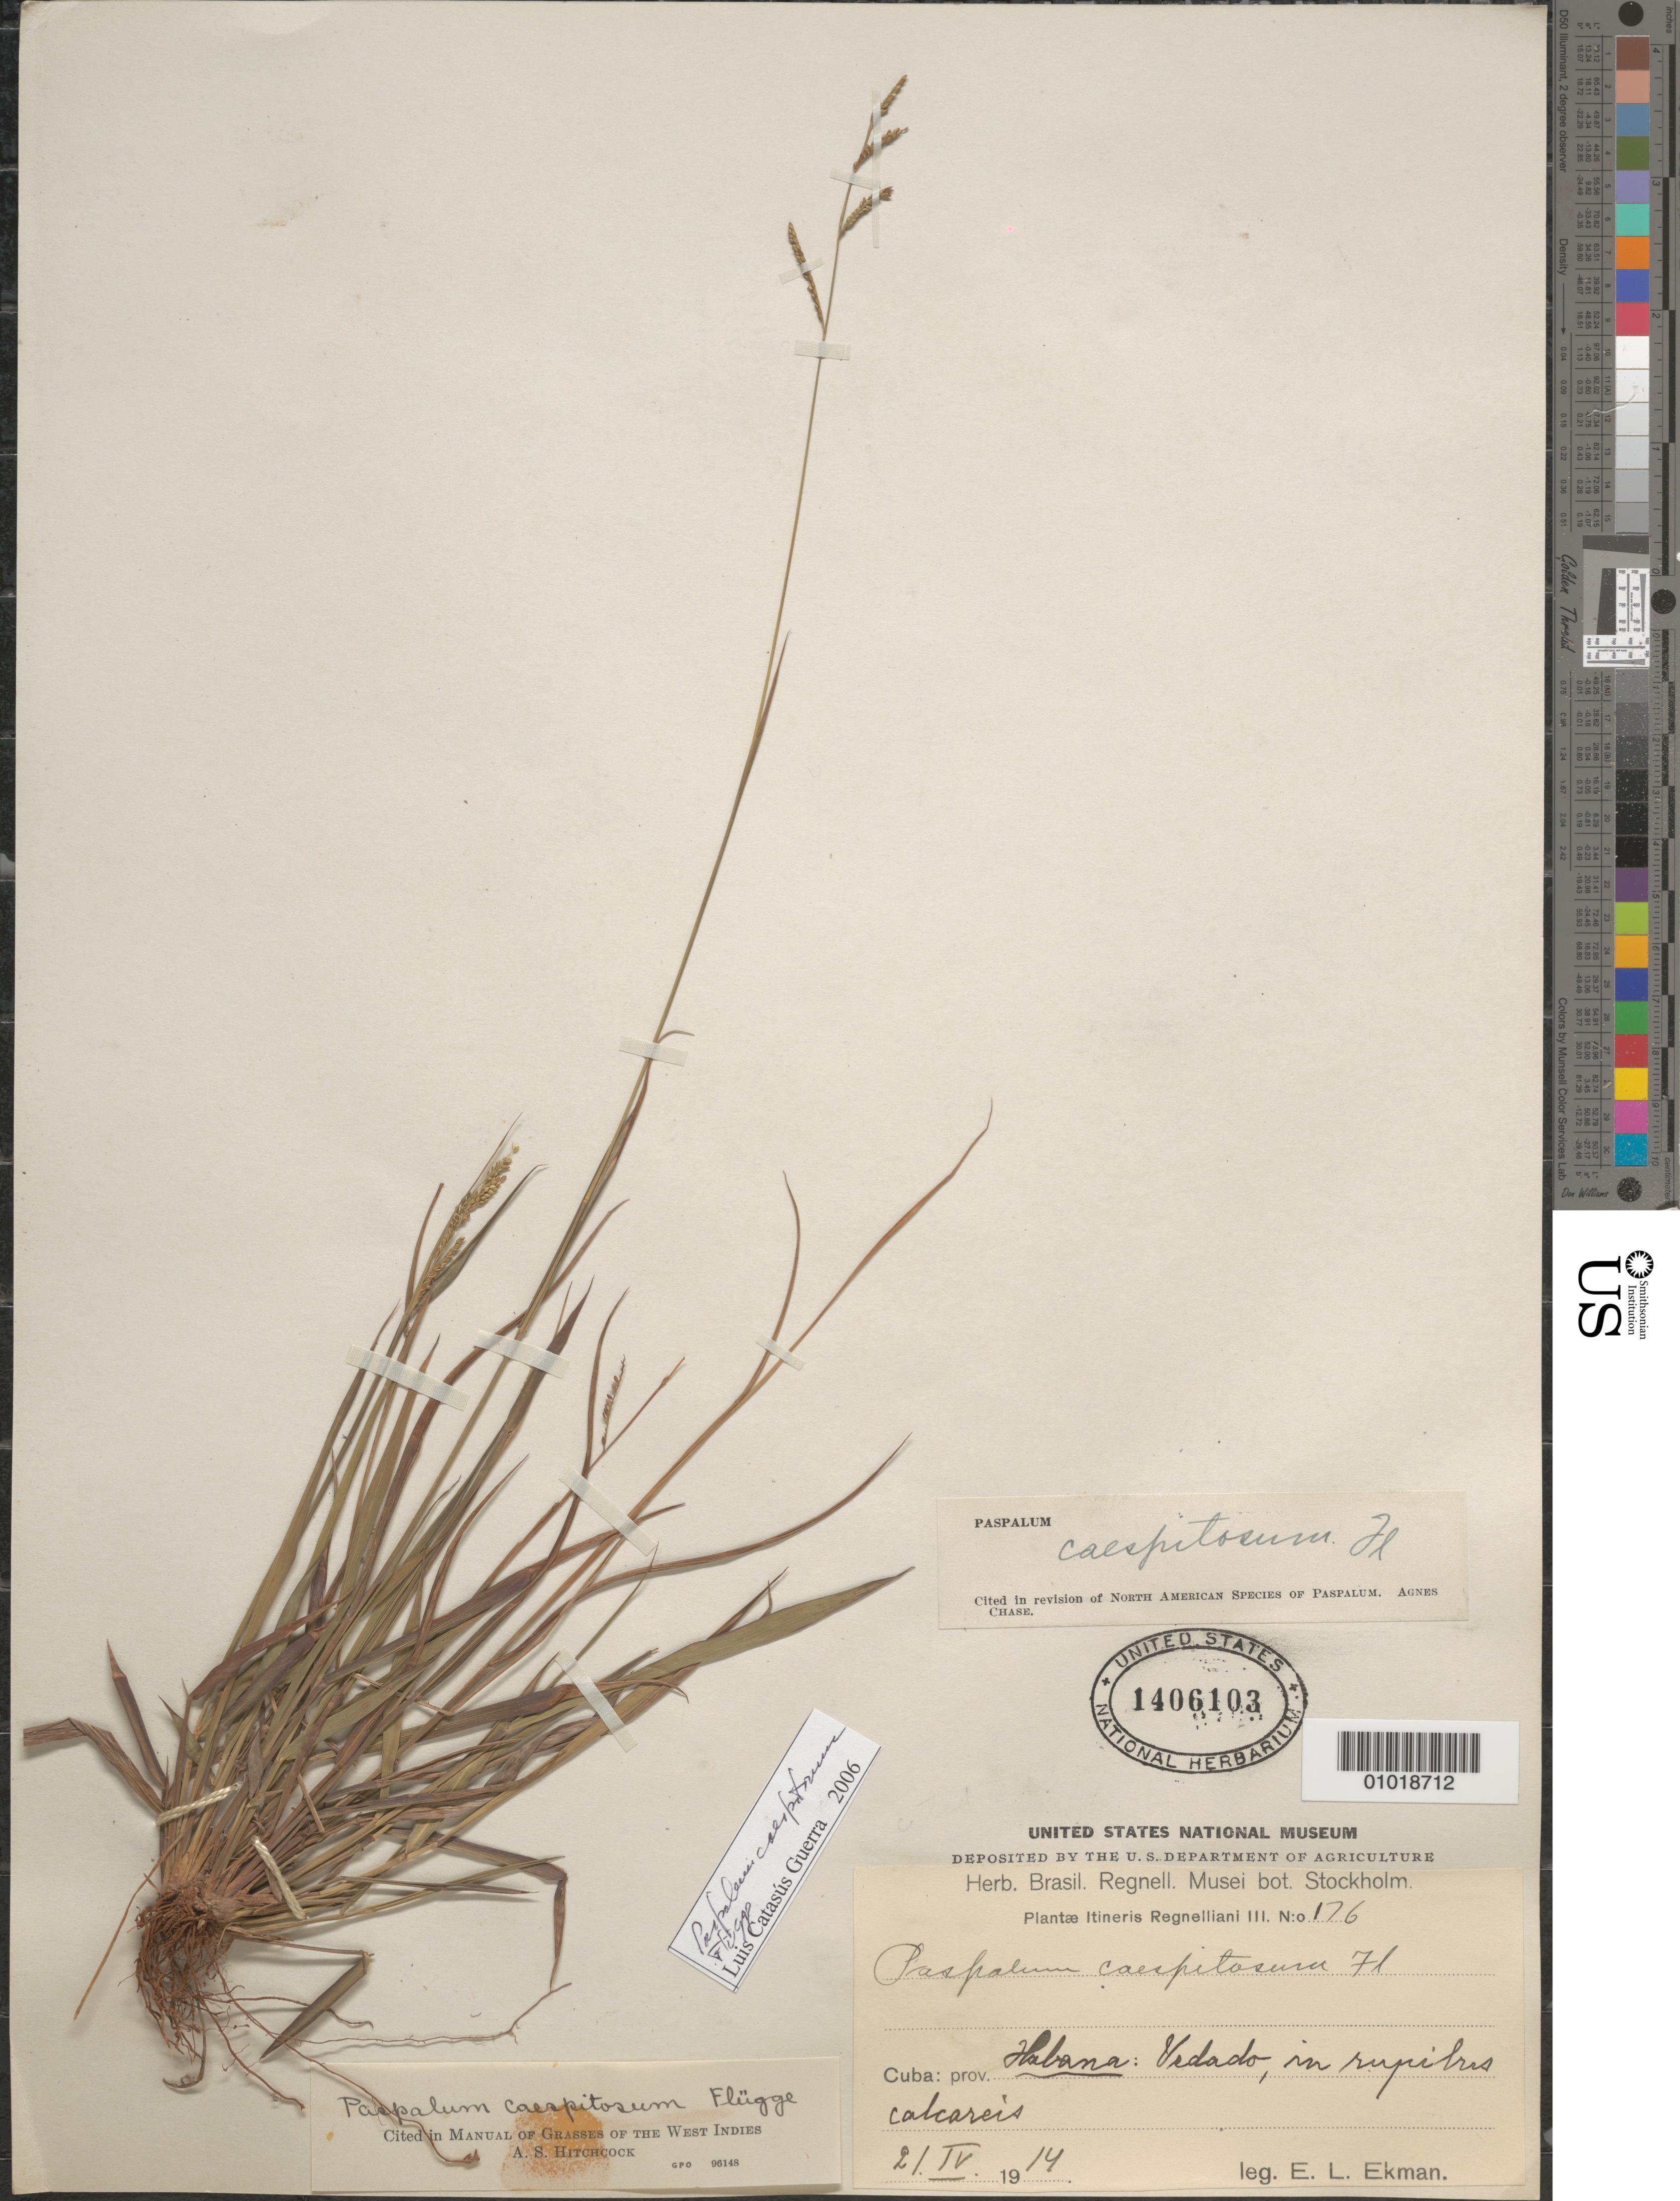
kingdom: Plantae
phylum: Tracheophyta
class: Liliopsida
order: Poales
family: Poaceae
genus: Paspalum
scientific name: Paspalum caespitosum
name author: Flüggé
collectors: E. L. Ekman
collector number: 176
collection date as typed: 21 Apr 1914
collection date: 1914-04-21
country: Cuba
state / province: La Habana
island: Cuba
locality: Vedado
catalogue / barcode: US 1406103